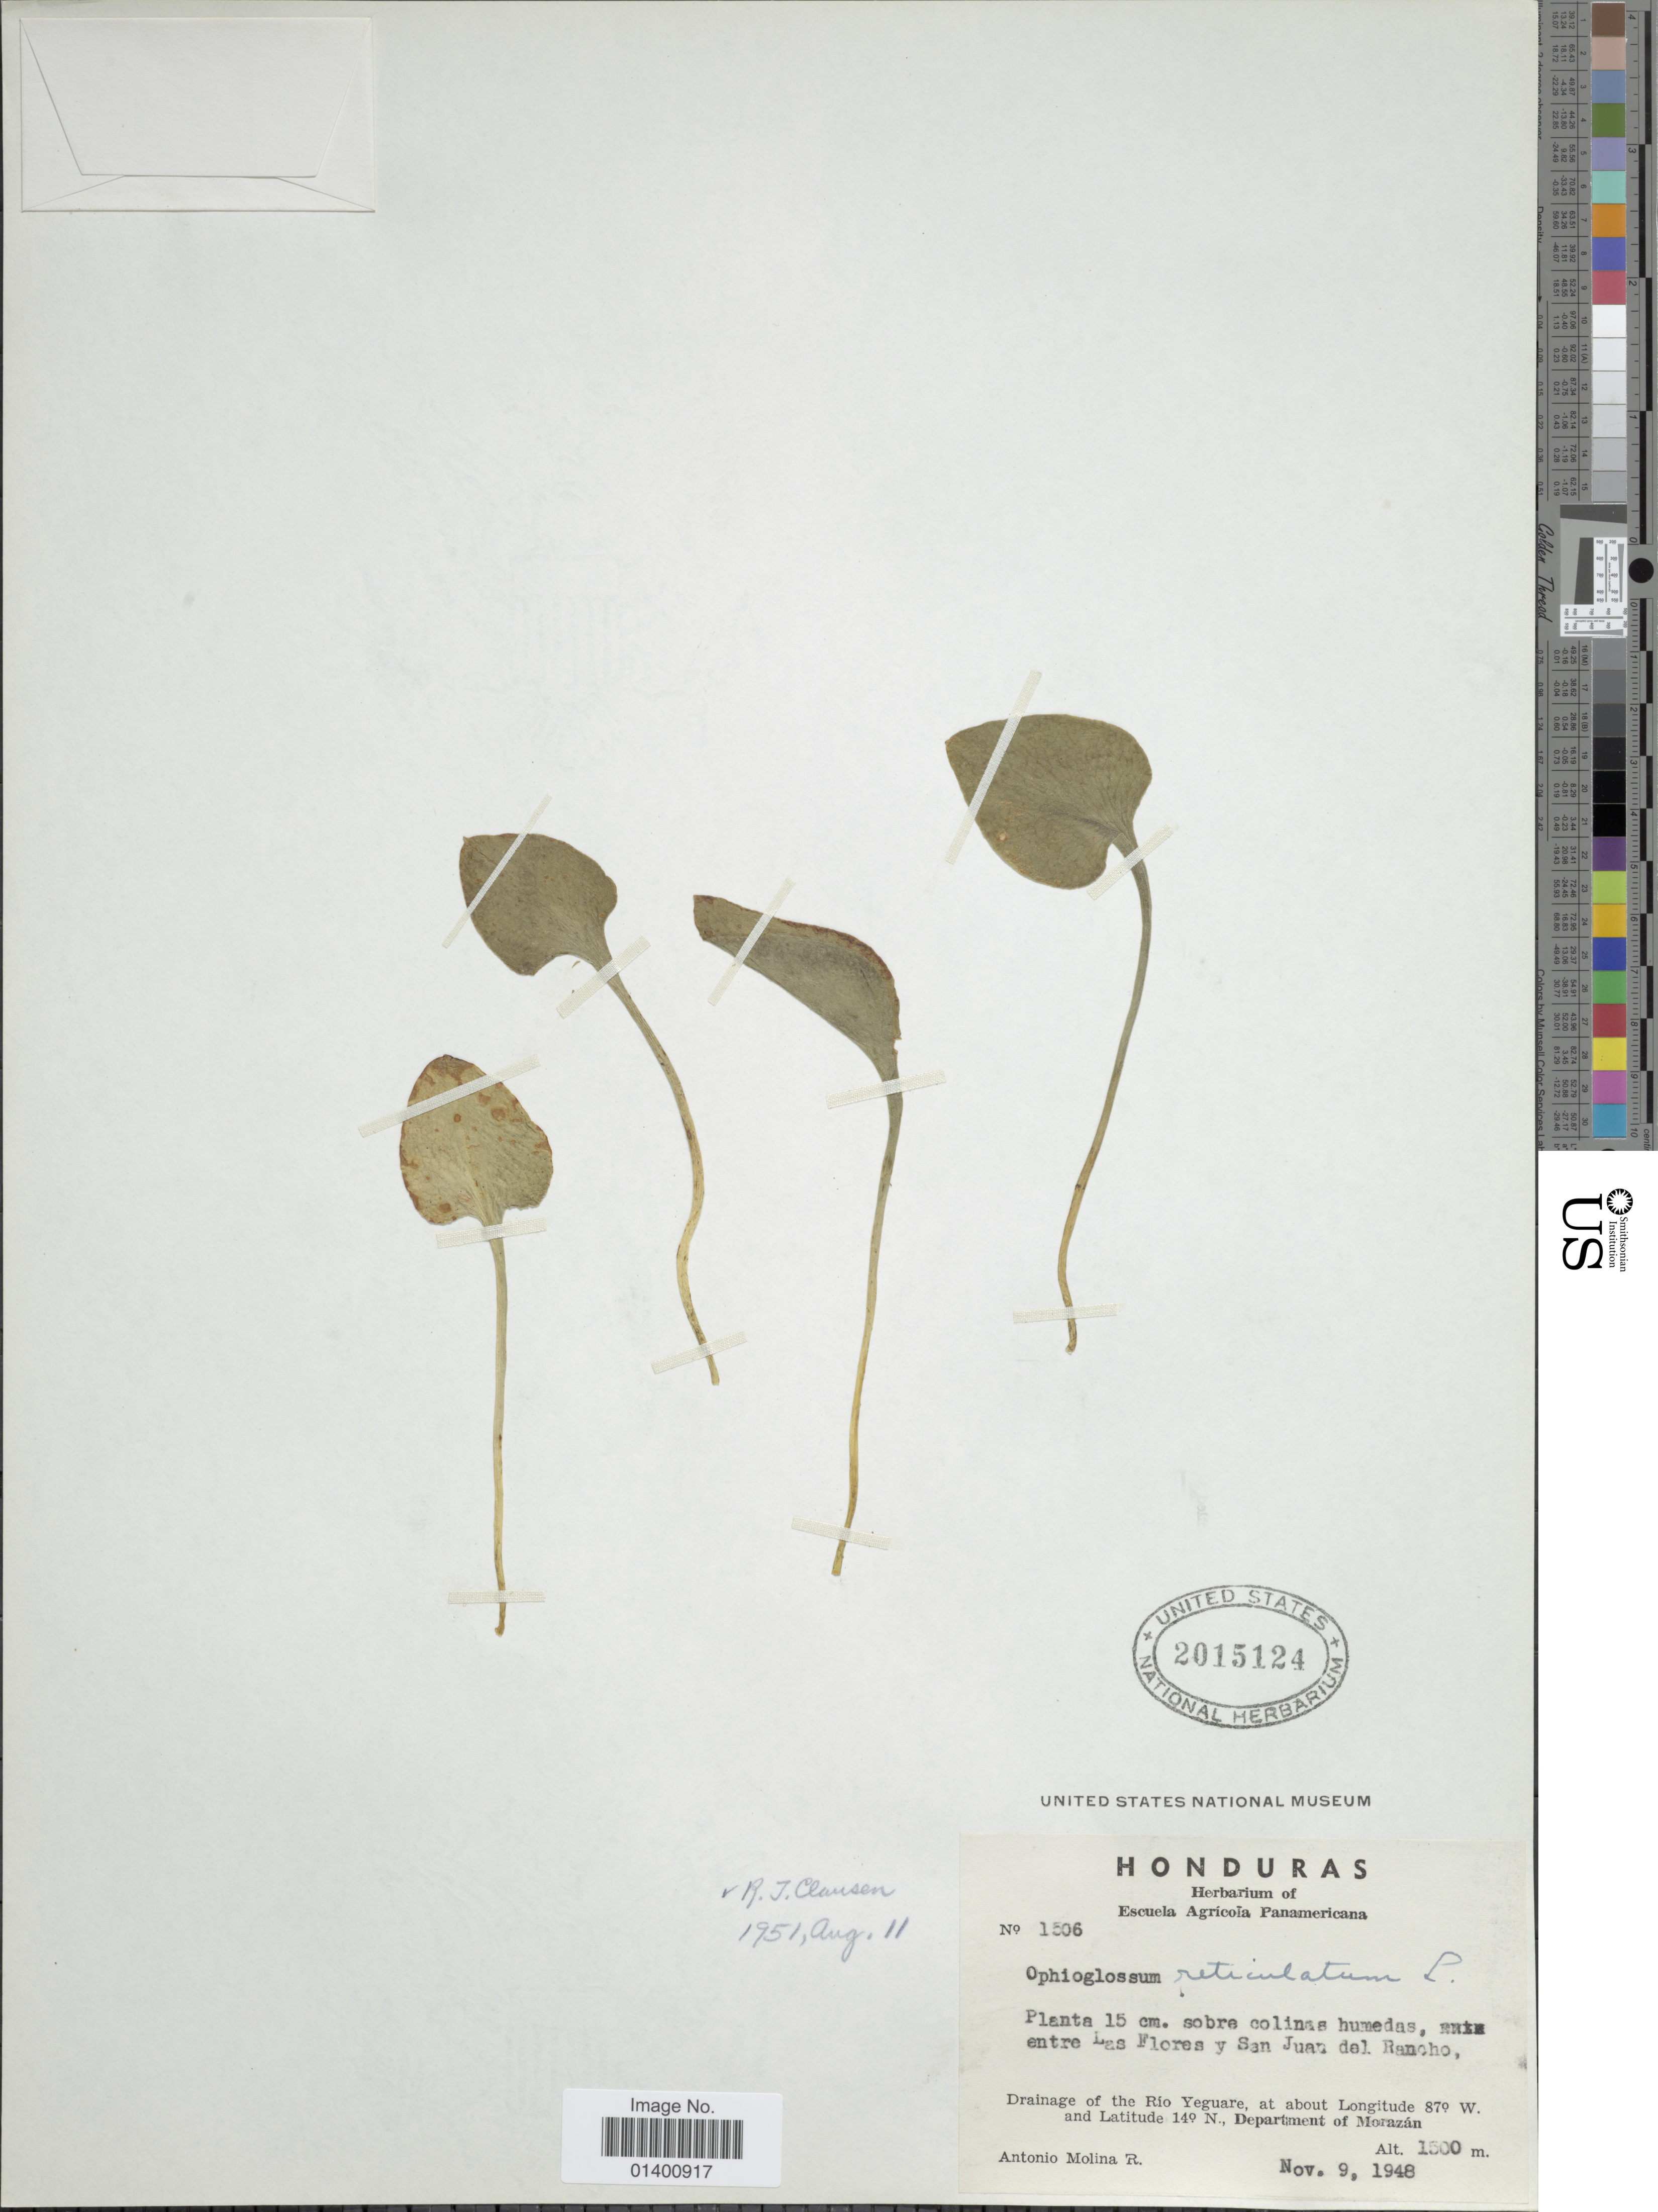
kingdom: Plantae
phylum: Tracheophyta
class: Polypodiopsida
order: Ophioglossales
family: Ophioglossaceae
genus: Ophioglossum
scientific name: Ophioglossum reticulatum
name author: L.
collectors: A. Molina R.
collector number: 1506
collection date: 1948-11-09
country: Honduras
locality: Drainage of the Rio Yeguare, Department of Morazán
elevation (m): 1500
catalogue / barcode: US 2015124